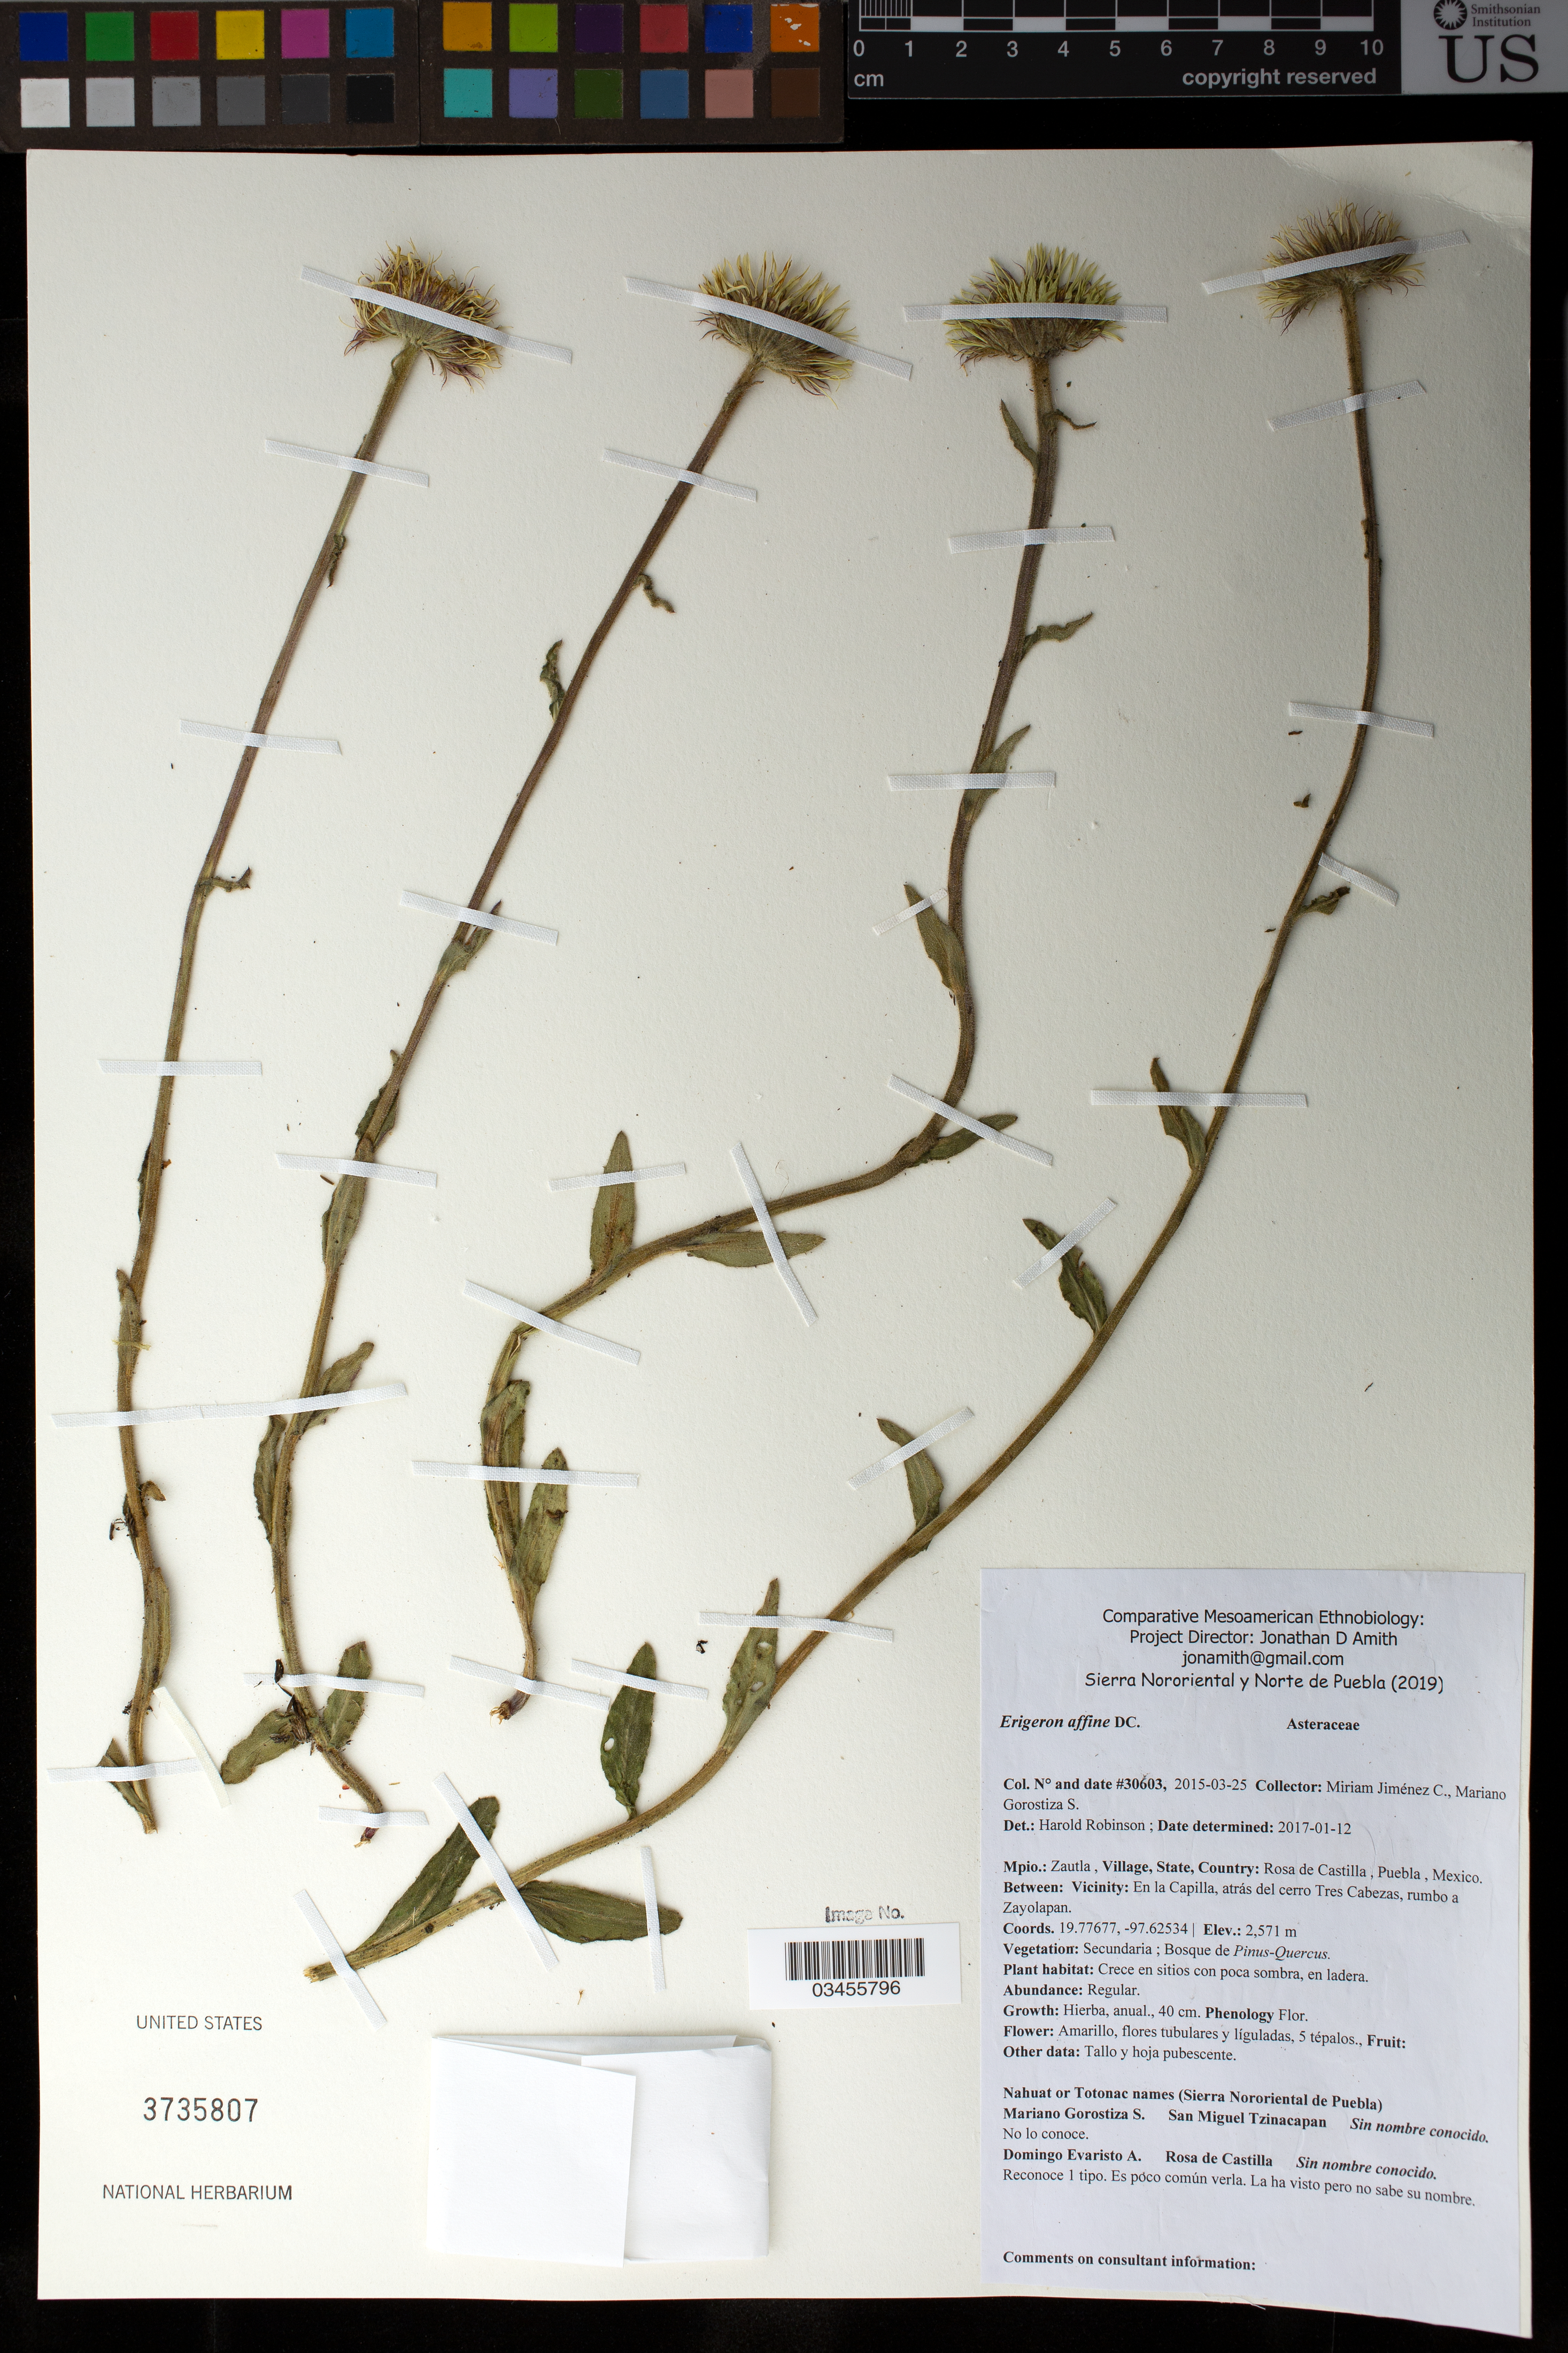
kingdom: Plantae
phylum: Tracheophyta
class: Magnoliopsida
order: Asterales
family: Asteraceae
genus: Erigeron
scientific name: Erigeron affinis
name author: V.M. Badillo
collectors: M. Jiménez Chimil & M. Gorostiza S.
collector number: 30603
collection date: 2015-03-25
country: México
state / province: Puebla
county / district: Zautla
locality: PUEBLO: Rosa de Castilla; LOCALIDAD EXACTA: En La Capilla, atrás del cerro Tres Cabezas, rumbo a Zayolapan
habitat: Bosque de Pinus-Quercus | Crece en sitios con poca sombra, en ladera.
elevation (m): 2571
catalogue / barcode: US 3735807